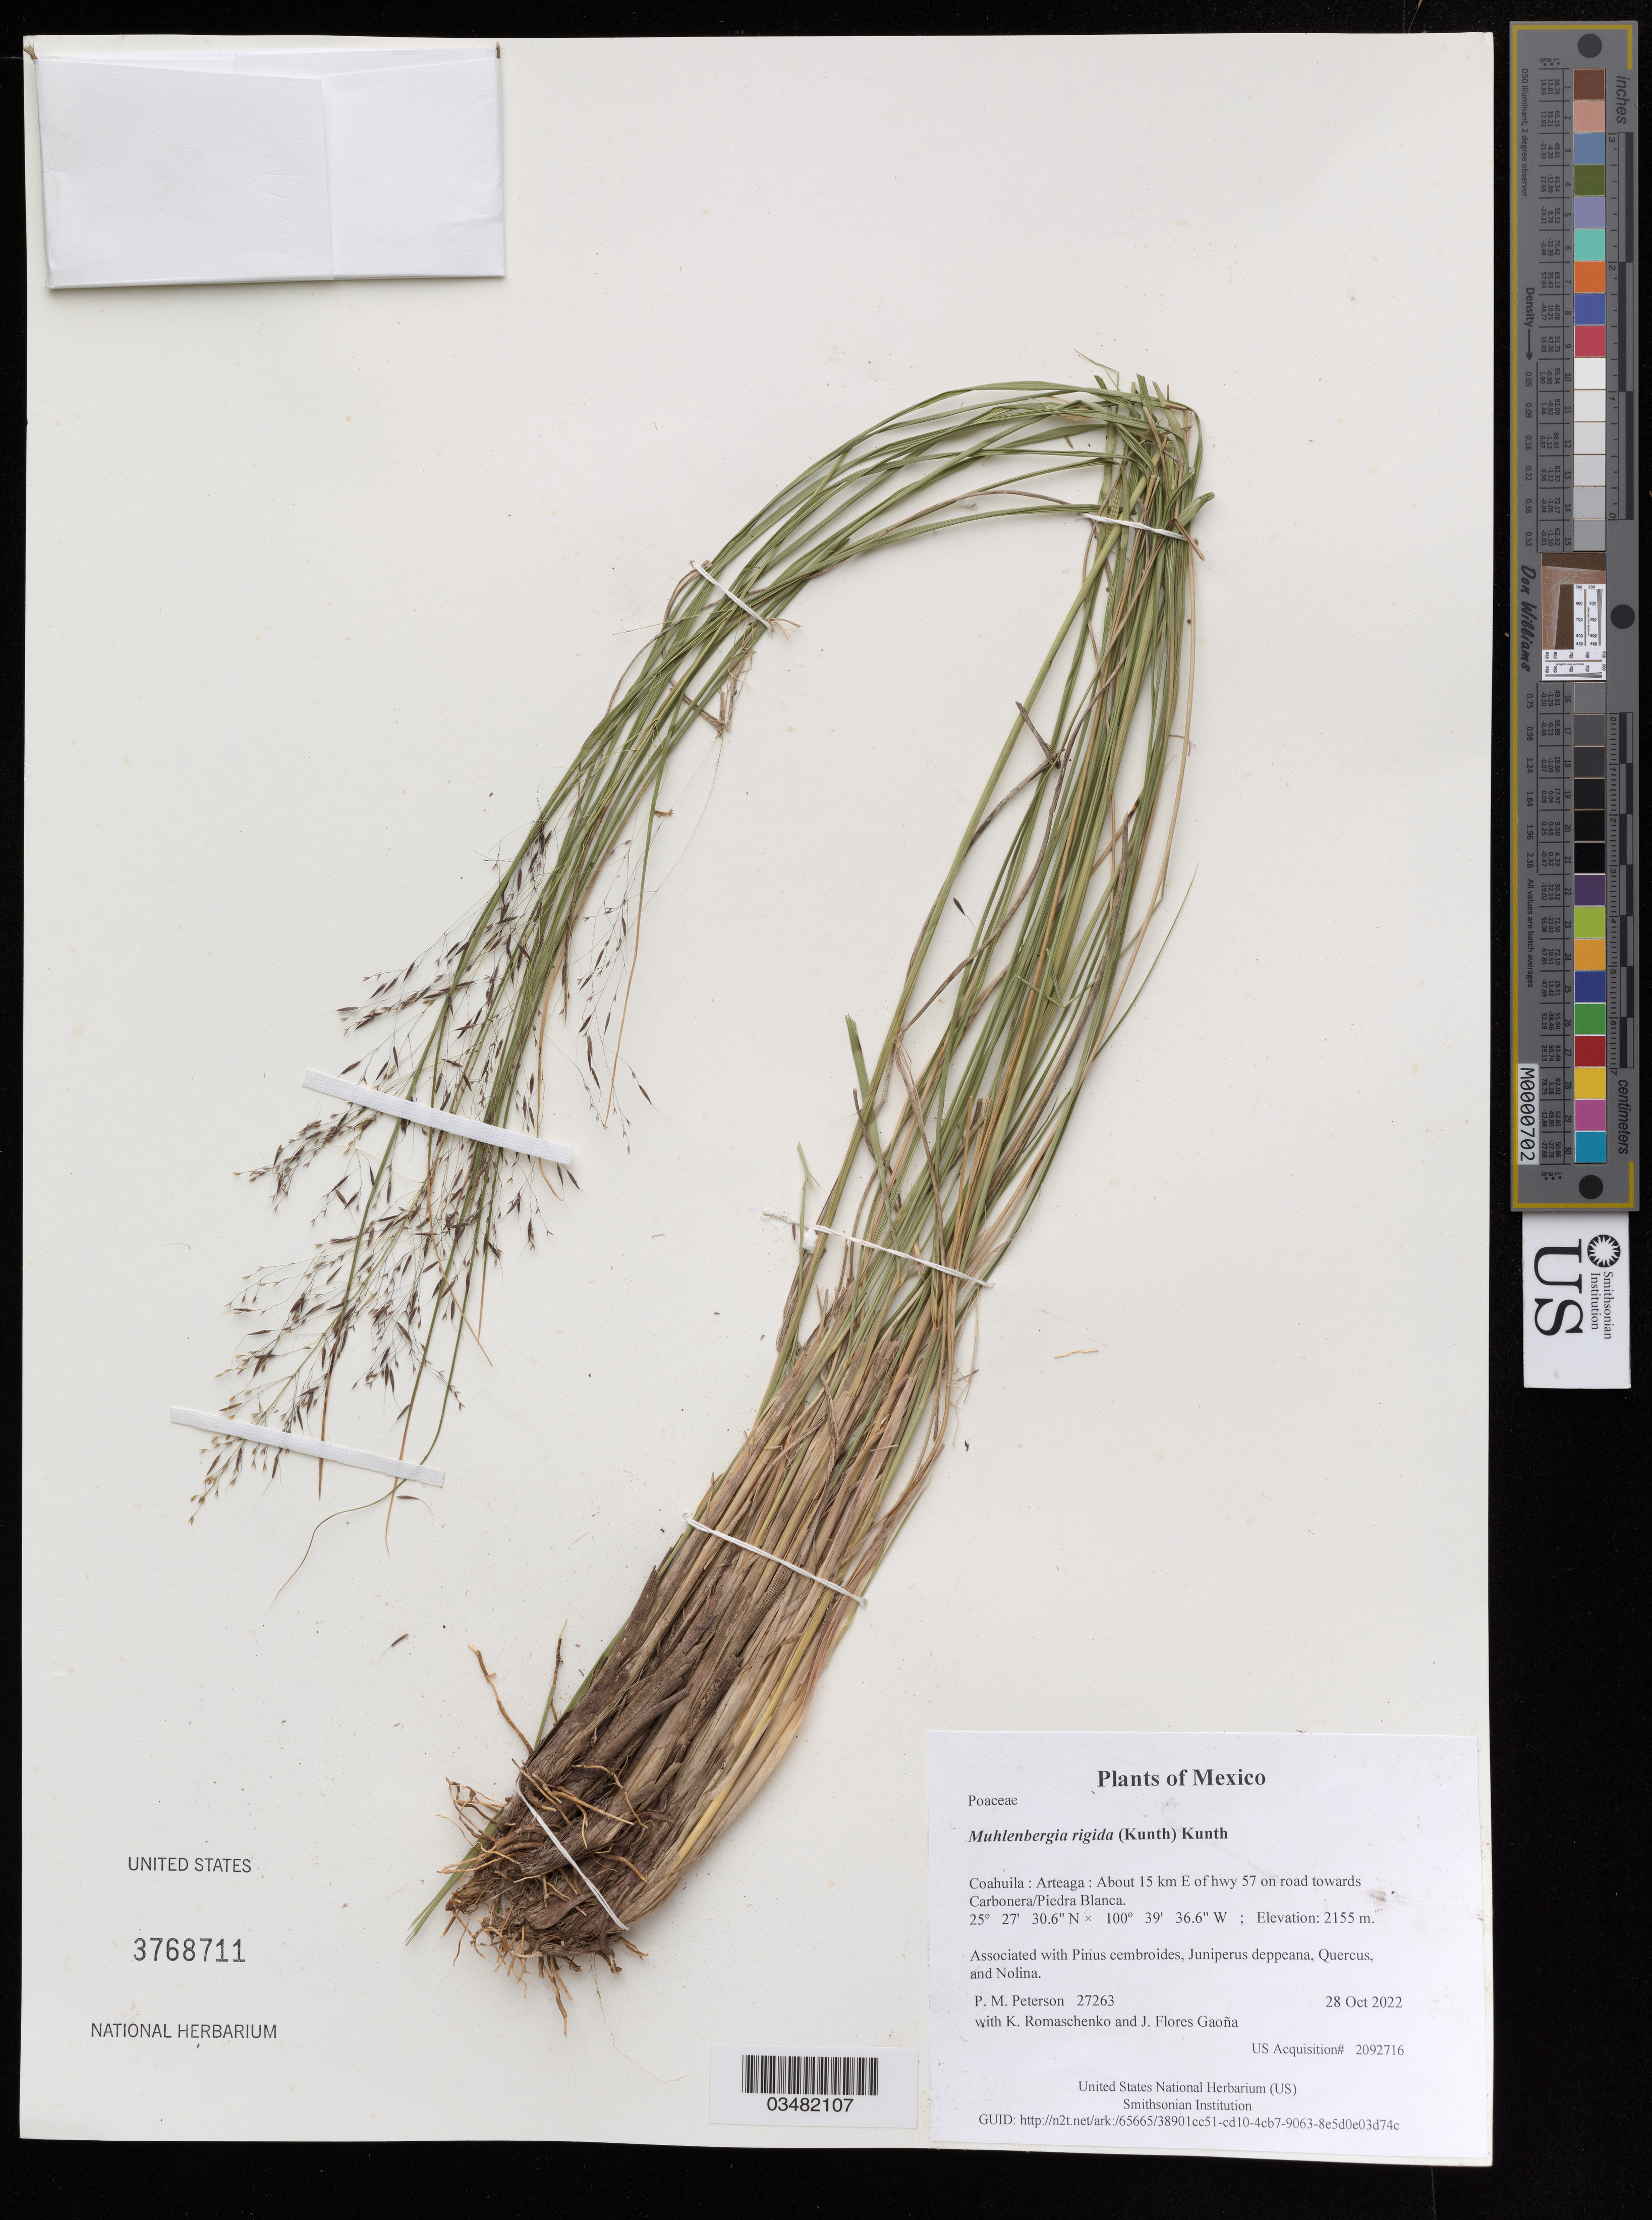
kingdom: Plantae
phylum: Tracheophyta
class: Liliopsida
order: Poales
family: Poaceae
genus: Muhlenbergia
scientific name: Muhlenbergia rigida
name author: (Kunth) Kunth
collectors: P. M. Peterson, K. Romaschenko & J. Flores Gaoña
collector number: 27263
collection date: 2022-10-28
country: México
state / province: Coahuila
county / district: Arteaga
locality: About 15 km E of hwy 57 on road towards Carbonera/Piedra Blanca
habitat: Associated with Pinus cembroides, Juniperus deppeana, Quercus, and Nolina.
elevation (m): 2155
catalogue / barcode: US 3768711